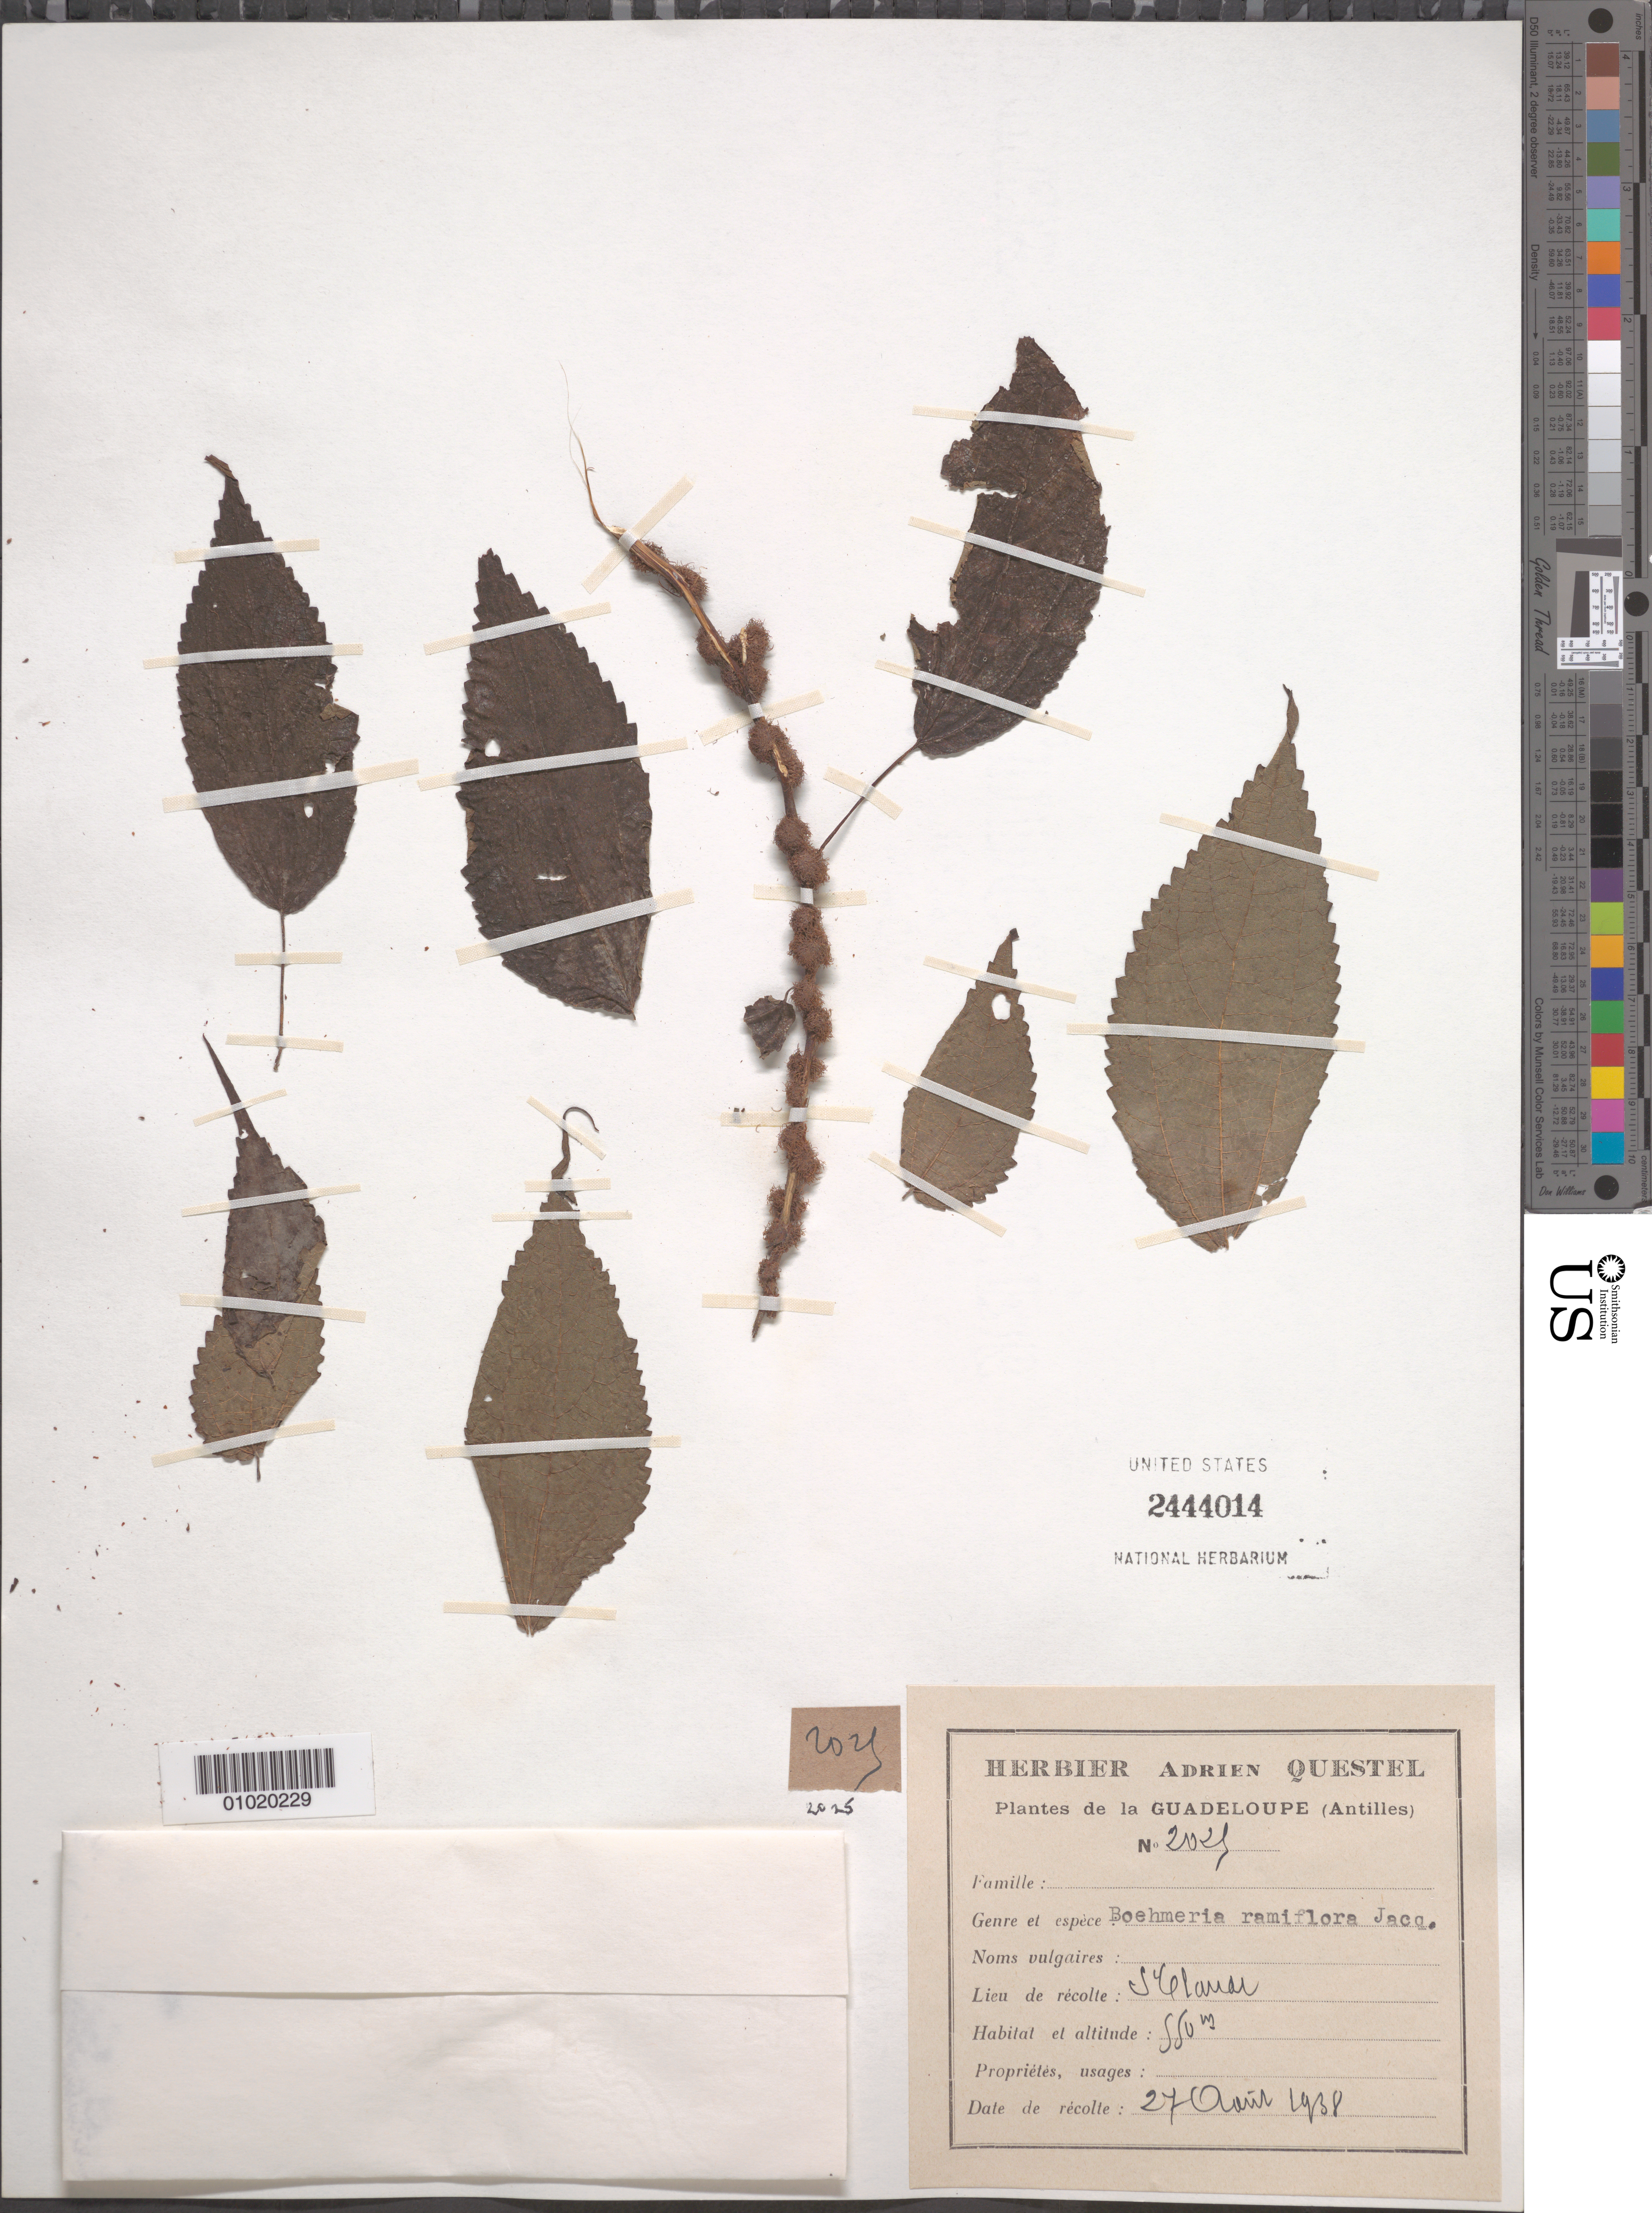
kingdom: Plantae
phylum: Tracheophyta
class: Magnoliopsida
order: Rosales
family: Urticaceae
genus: Boehmeria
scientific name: Boehmeria ramiflora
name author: Jacq.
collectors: A. Questel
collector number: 2025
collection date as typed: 24 Aug 1938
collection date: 1938-08-24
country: Guadeloupe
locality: J'Glauar ?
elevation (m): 550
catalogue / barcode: US 2444014